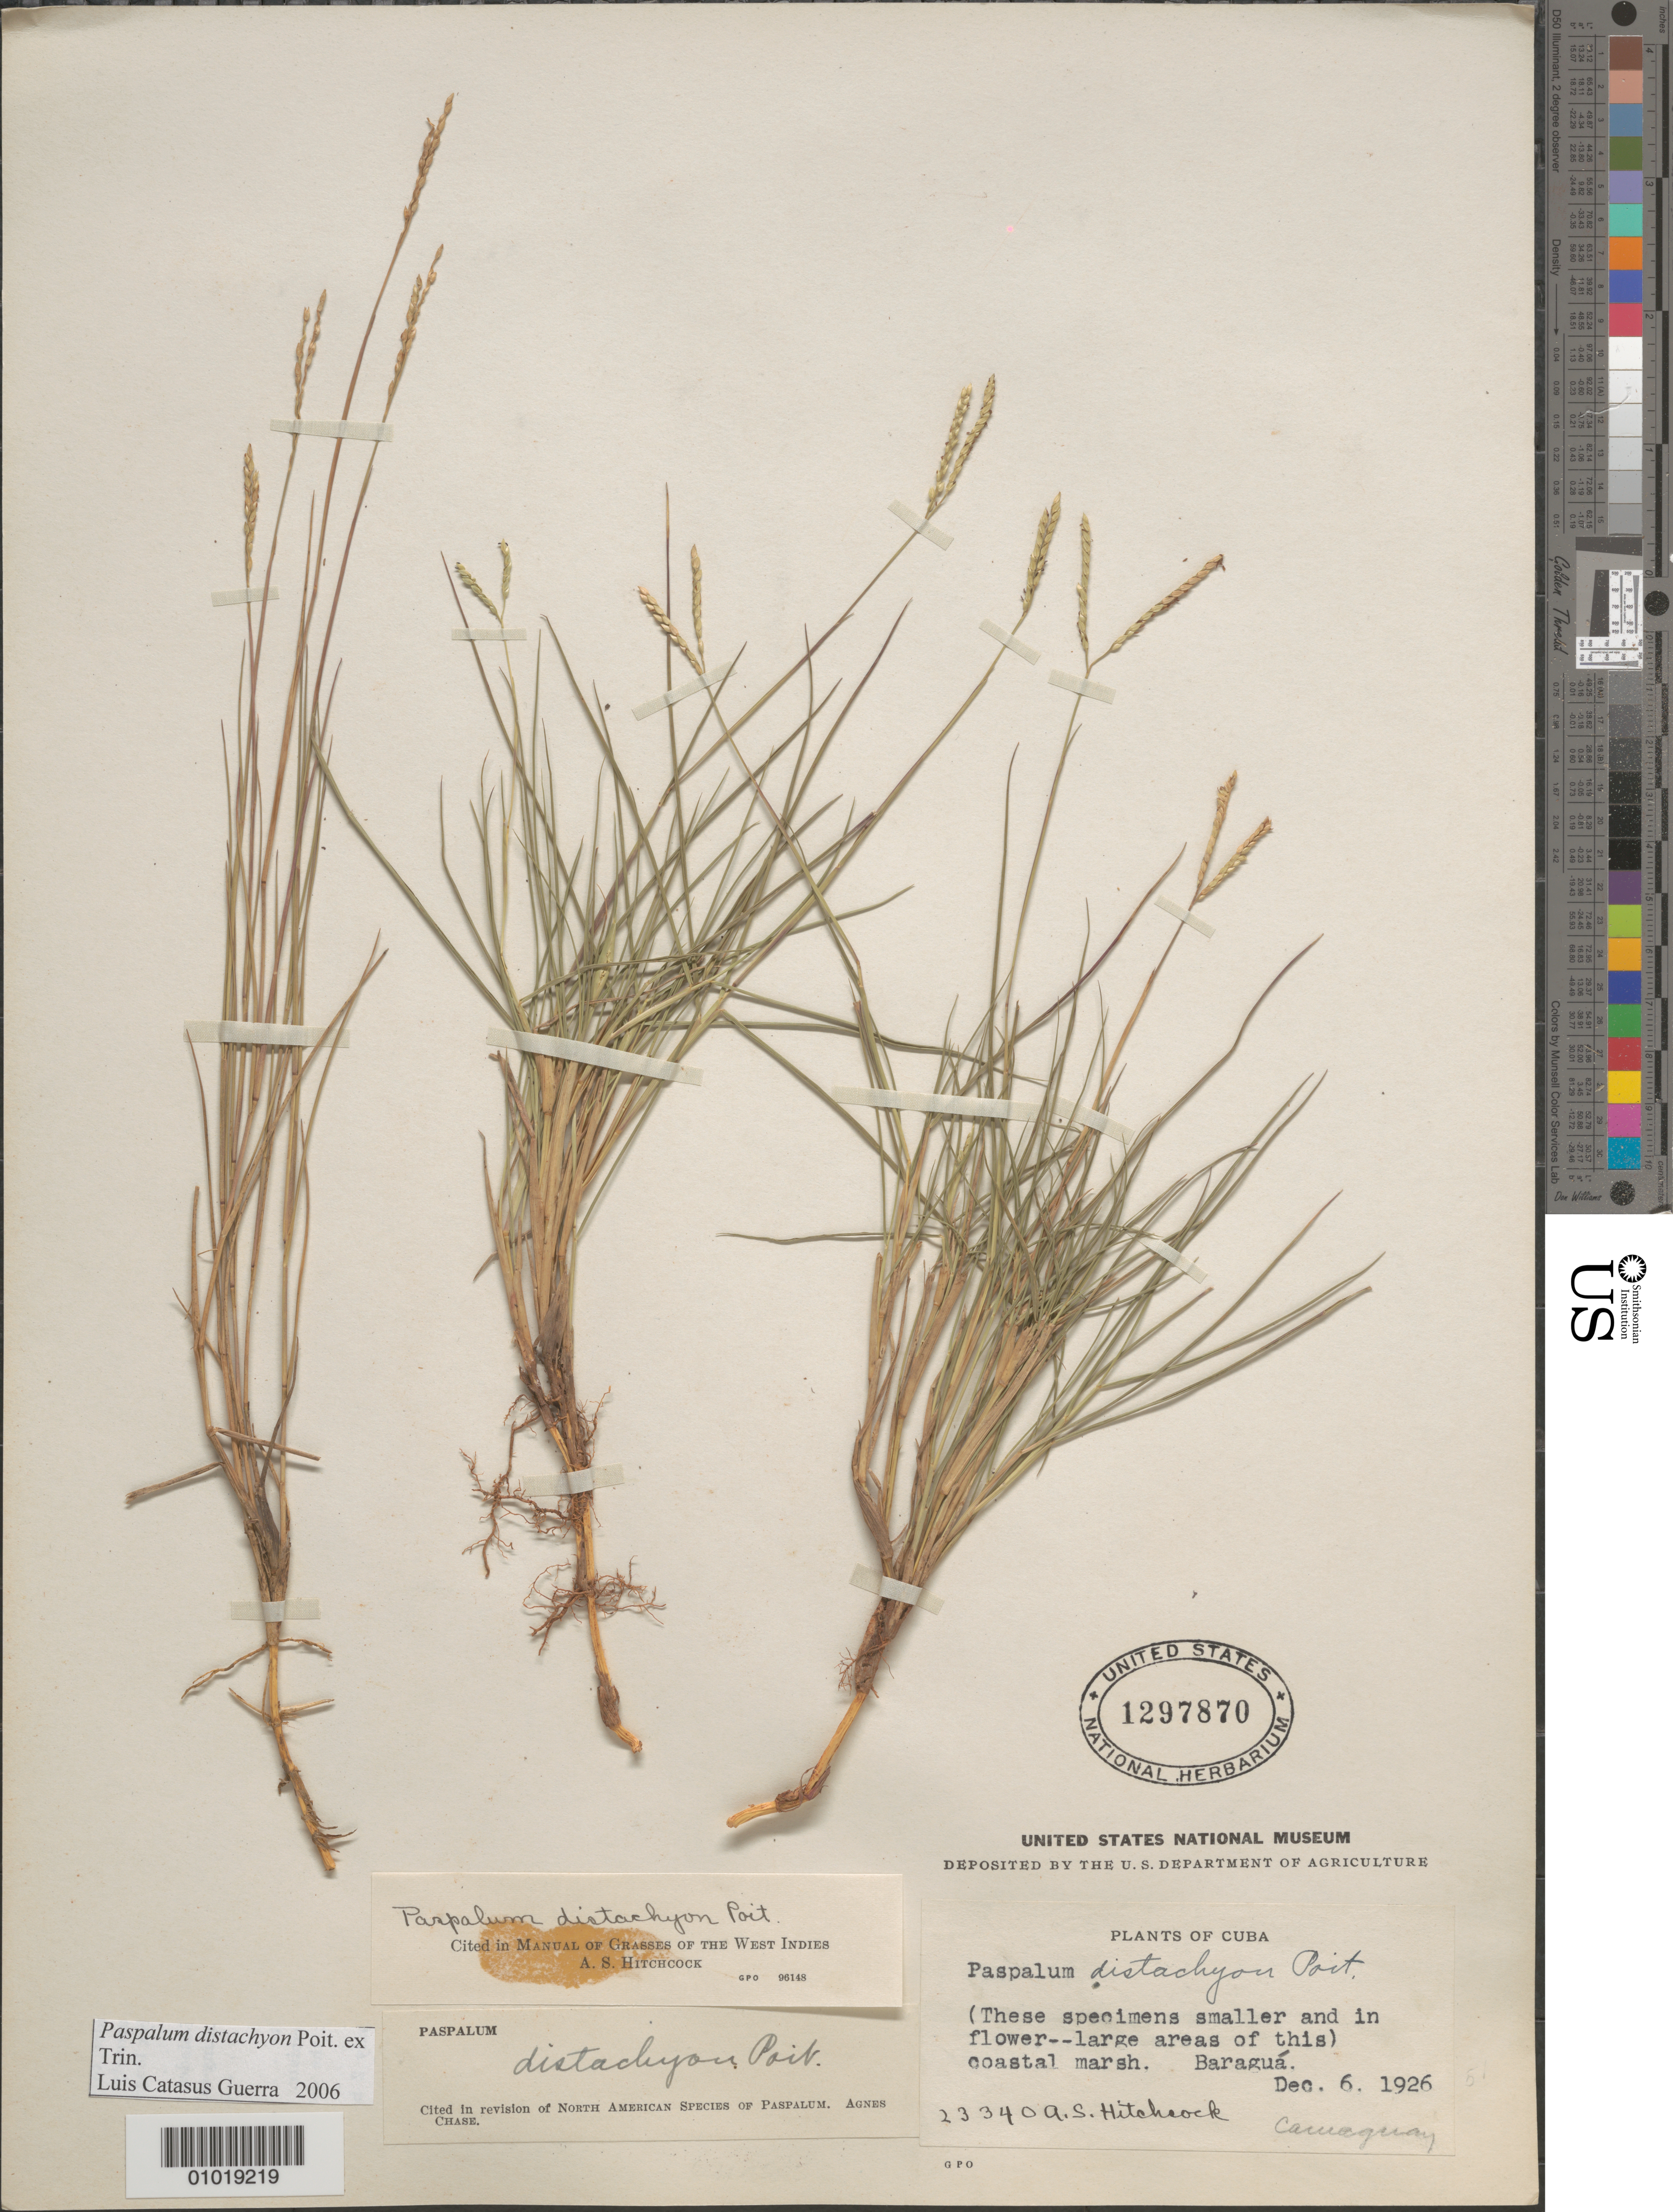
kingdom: Plantae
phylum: Tracheophyta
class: Liliopsida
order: Poales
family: Poaceae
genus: Paspalum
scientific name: Paspalum distachyon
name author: Poiteau ex Trin.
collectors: A. S. Hitchcock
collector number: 23340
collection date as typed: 06 Dec 1926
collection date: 1926-12-06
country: Cuba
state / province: Ciego de Ávila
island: Cuba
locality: Baragua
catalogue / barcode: US 1297870